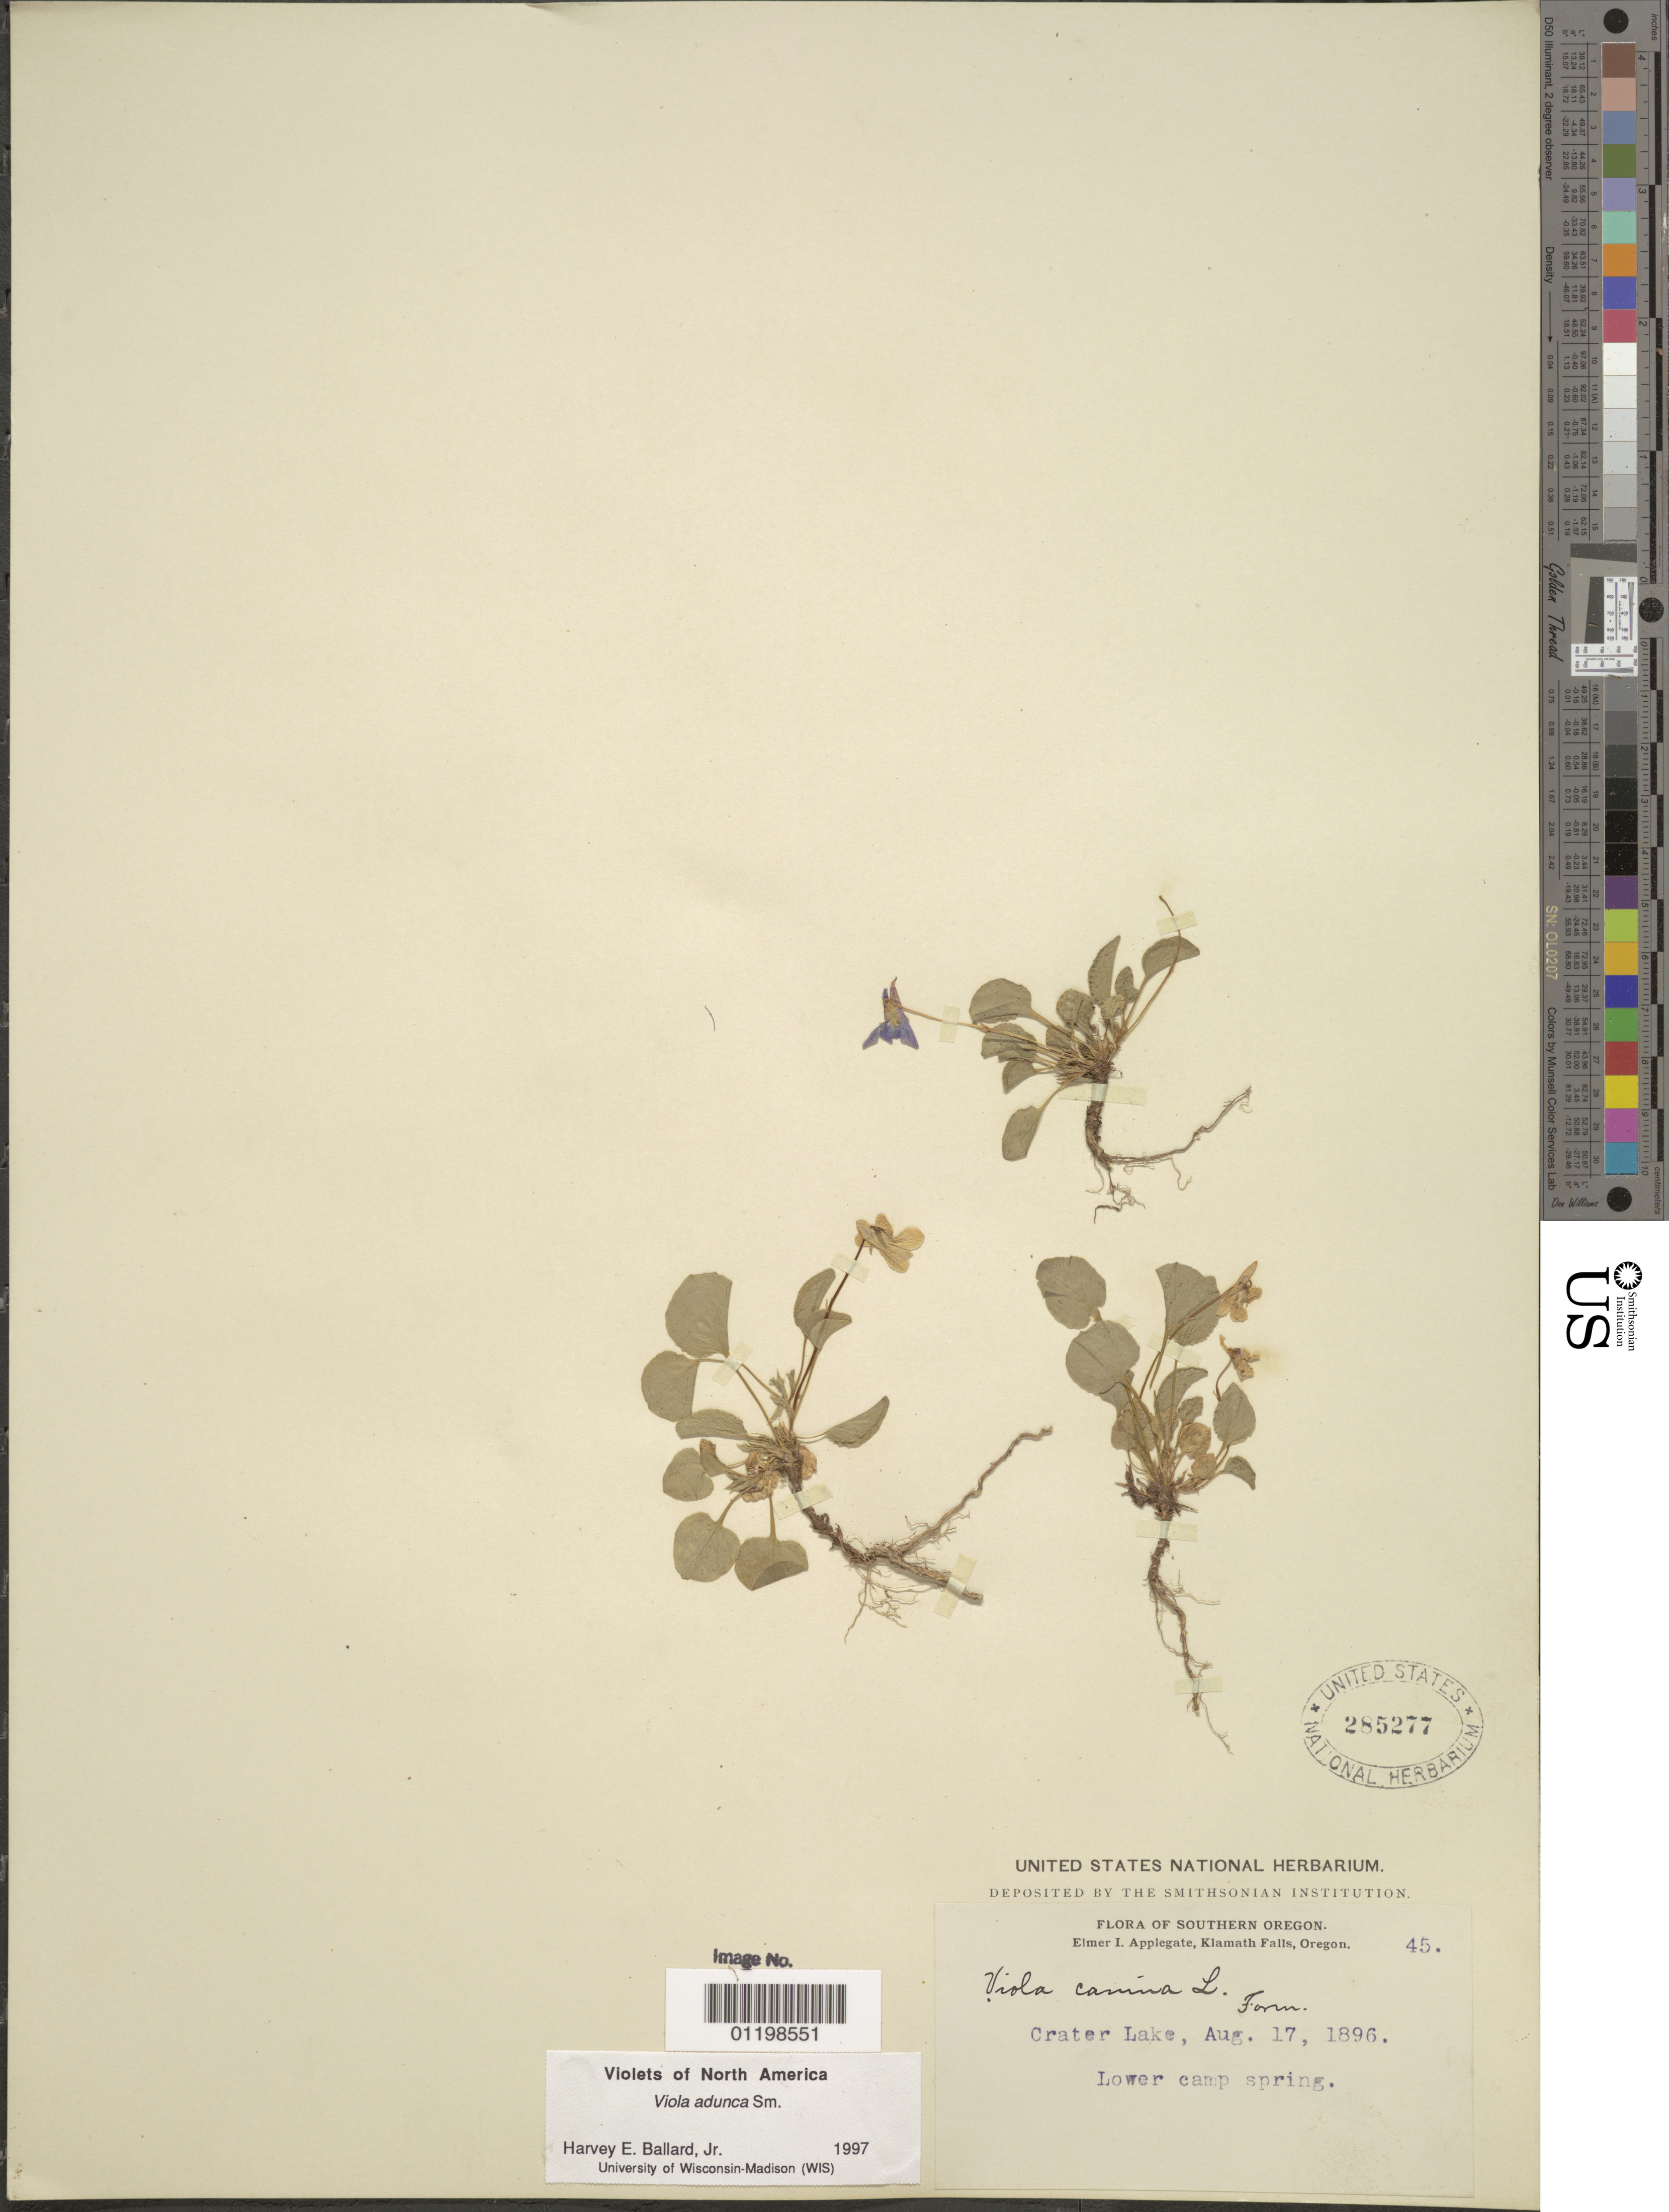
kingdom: Plantae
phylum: Tracheophyta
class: Magnoliopsida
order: Malpighiales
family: Violaceae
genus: Viola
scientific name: Viola adunca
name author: Sm.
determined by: Ballard, Harvey E.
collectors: E. I. Applegate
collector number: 45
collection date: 1896-08-17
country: United States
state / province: Oregon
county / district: Klamath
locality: Klamath Falls, Crater Lake, lower camp spring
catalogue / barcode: US 285277